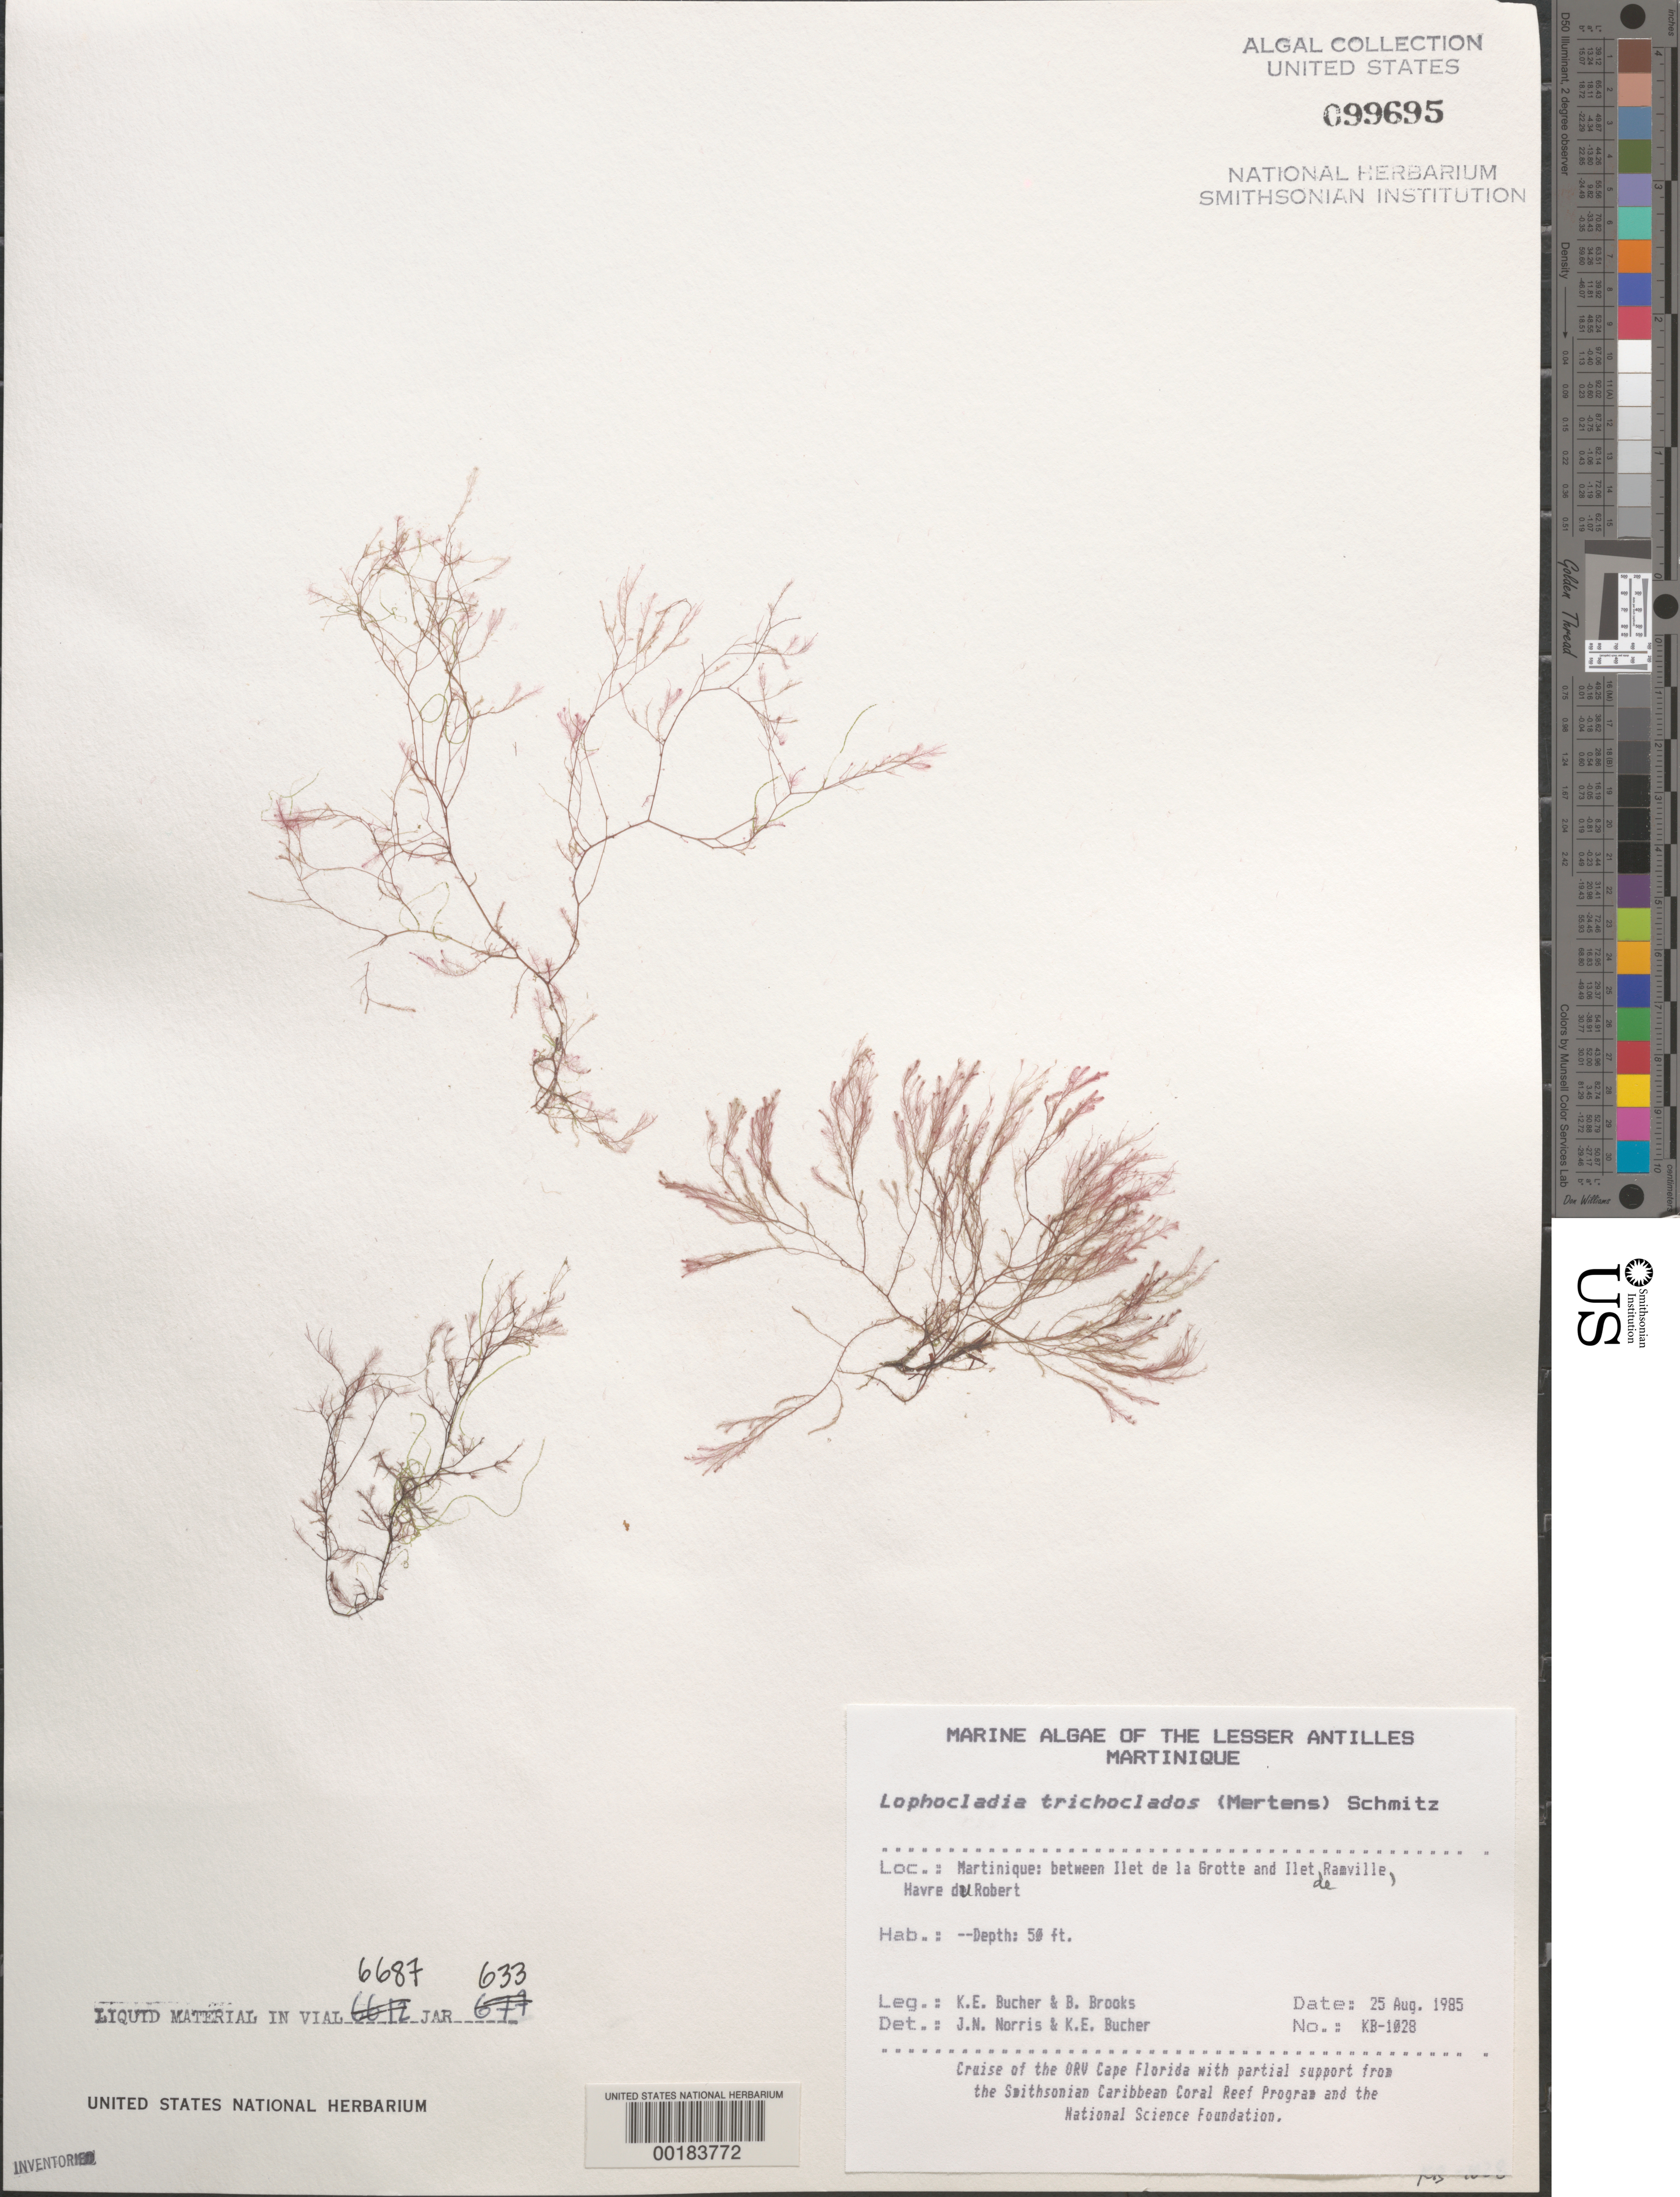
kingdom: Plantae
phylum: Rhodophyta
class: Florideophyceae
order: Ceramiales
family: Rhodomelaceae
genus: Lophocladia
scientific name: Lophocladia trichoclados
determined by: Norris, J. N.; Bucher, K. E.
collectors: K. E. Bucher & B. Brooks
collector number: Kb-1028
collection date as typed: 25 Aug 1985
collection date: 1985-08-25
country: Martinique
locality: Between Ilet de la Grotte and Ilet de Ramville, Havre du Robert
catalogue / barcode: US 99695